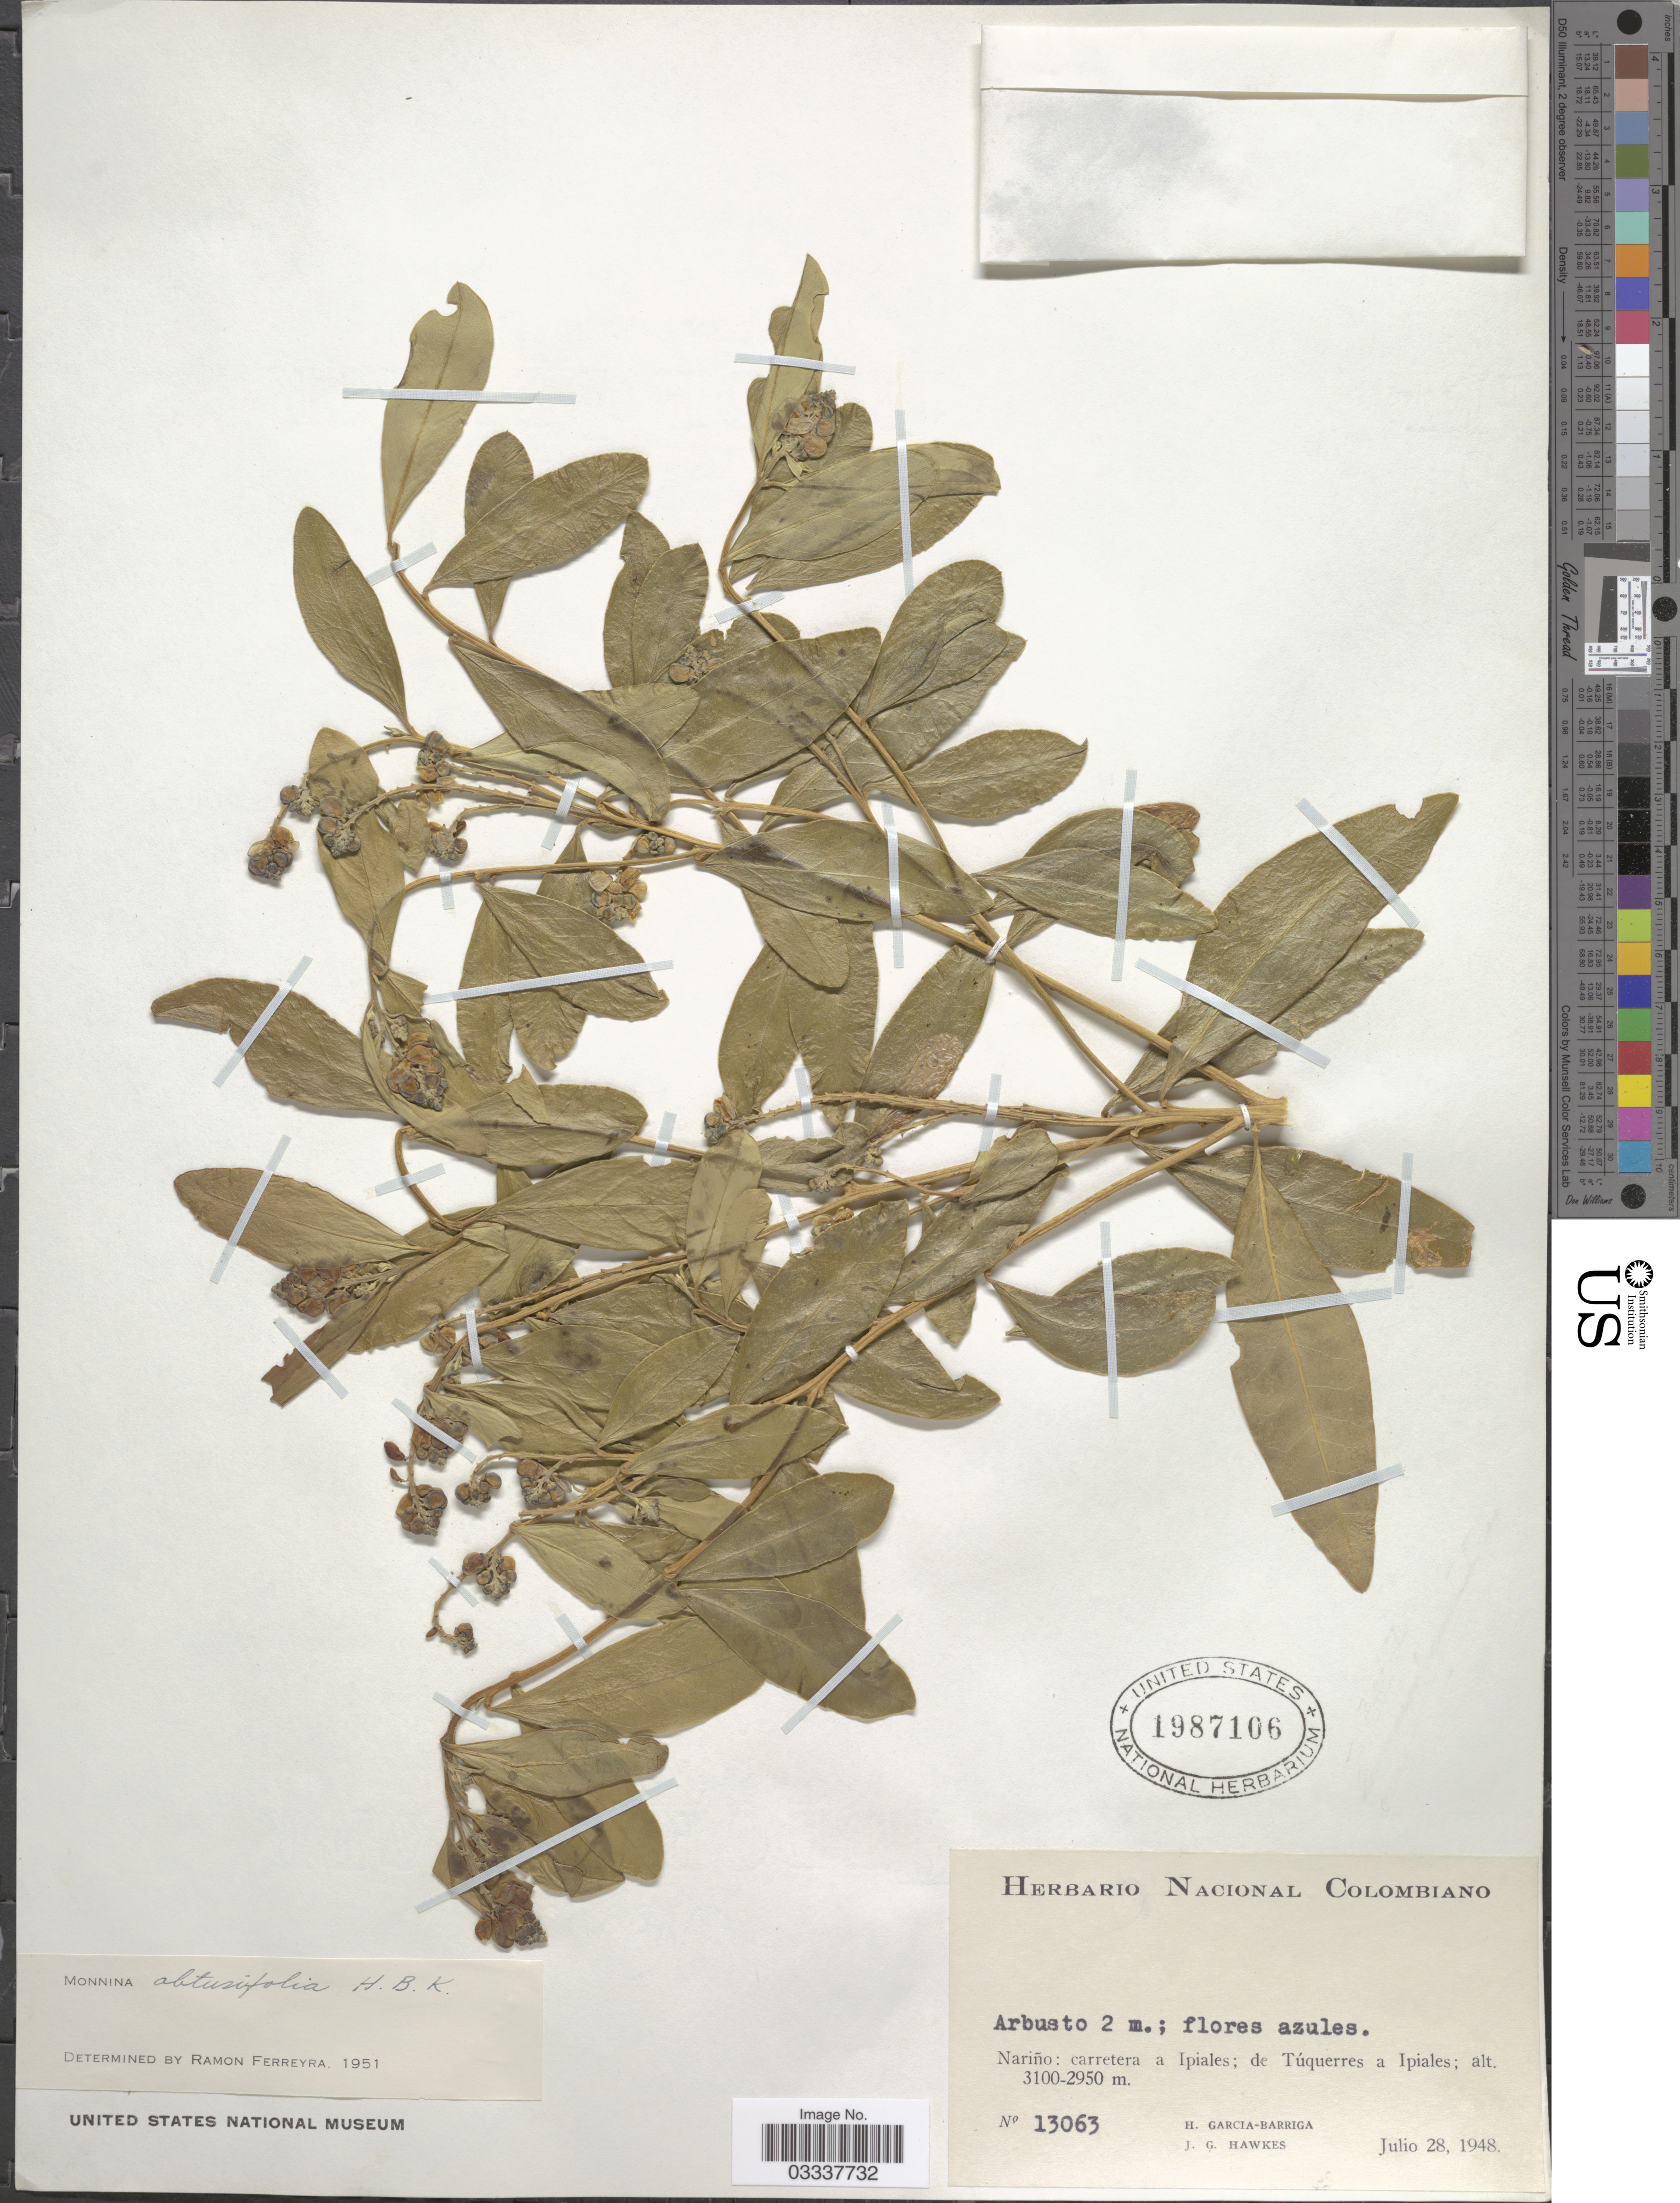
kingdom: Plantae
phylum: Tracheophyta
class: Magnoliopsida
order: Fabales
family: Polygalaceae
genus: Monnina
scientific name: Monnina phillyreoides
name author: (Bonpl.) B. Eriksen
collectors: H. García Barriga & J. Hawkes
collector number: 13063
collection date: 1948-07-28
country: Colombia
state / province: Nariño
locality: Carretera a Ipiales; de Túquerres a Ipiales.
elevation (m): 2950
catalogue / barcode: US 1987106